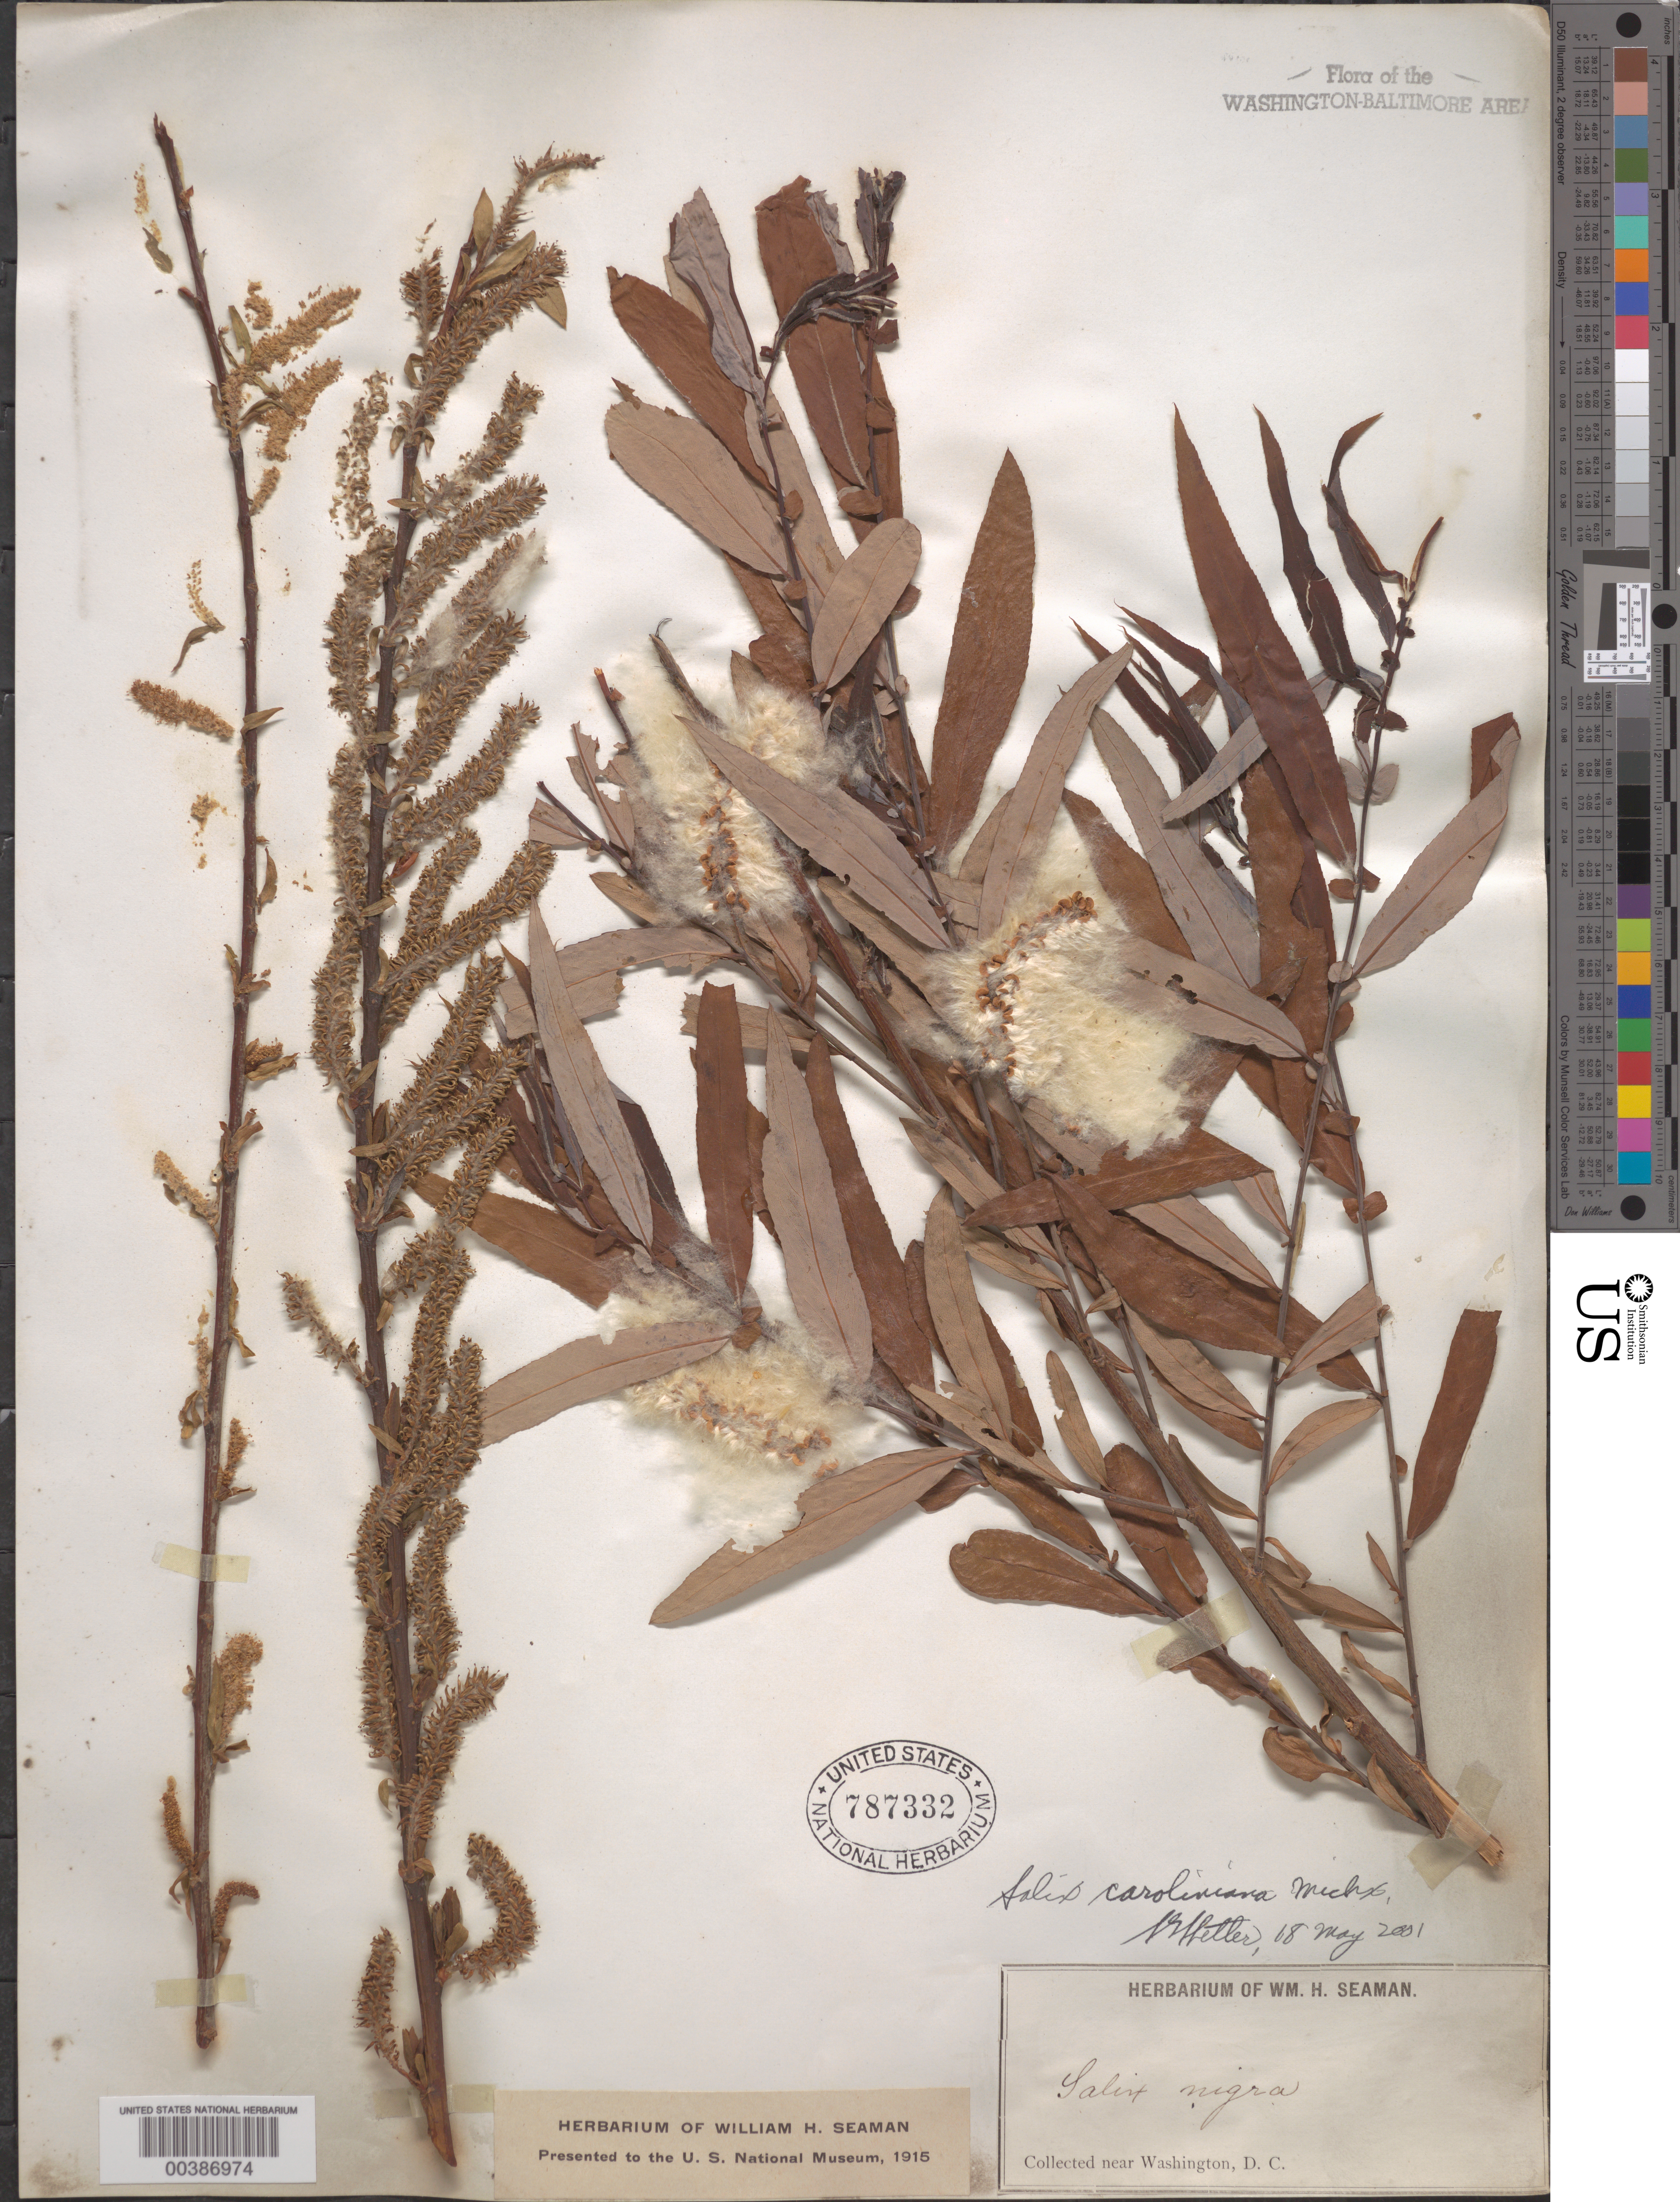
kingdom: Plantae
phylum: Tracheophyta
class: Magnoliopsida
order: Malpighiales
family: Salicaceae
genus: Salix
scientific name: Salix caroliniana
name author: Michx.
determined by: Shetler, Stanwyn G., (US), NMNH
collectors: W. Seaman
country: United States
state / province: District of Columbia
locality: Washington DC area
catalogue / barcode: US 787332